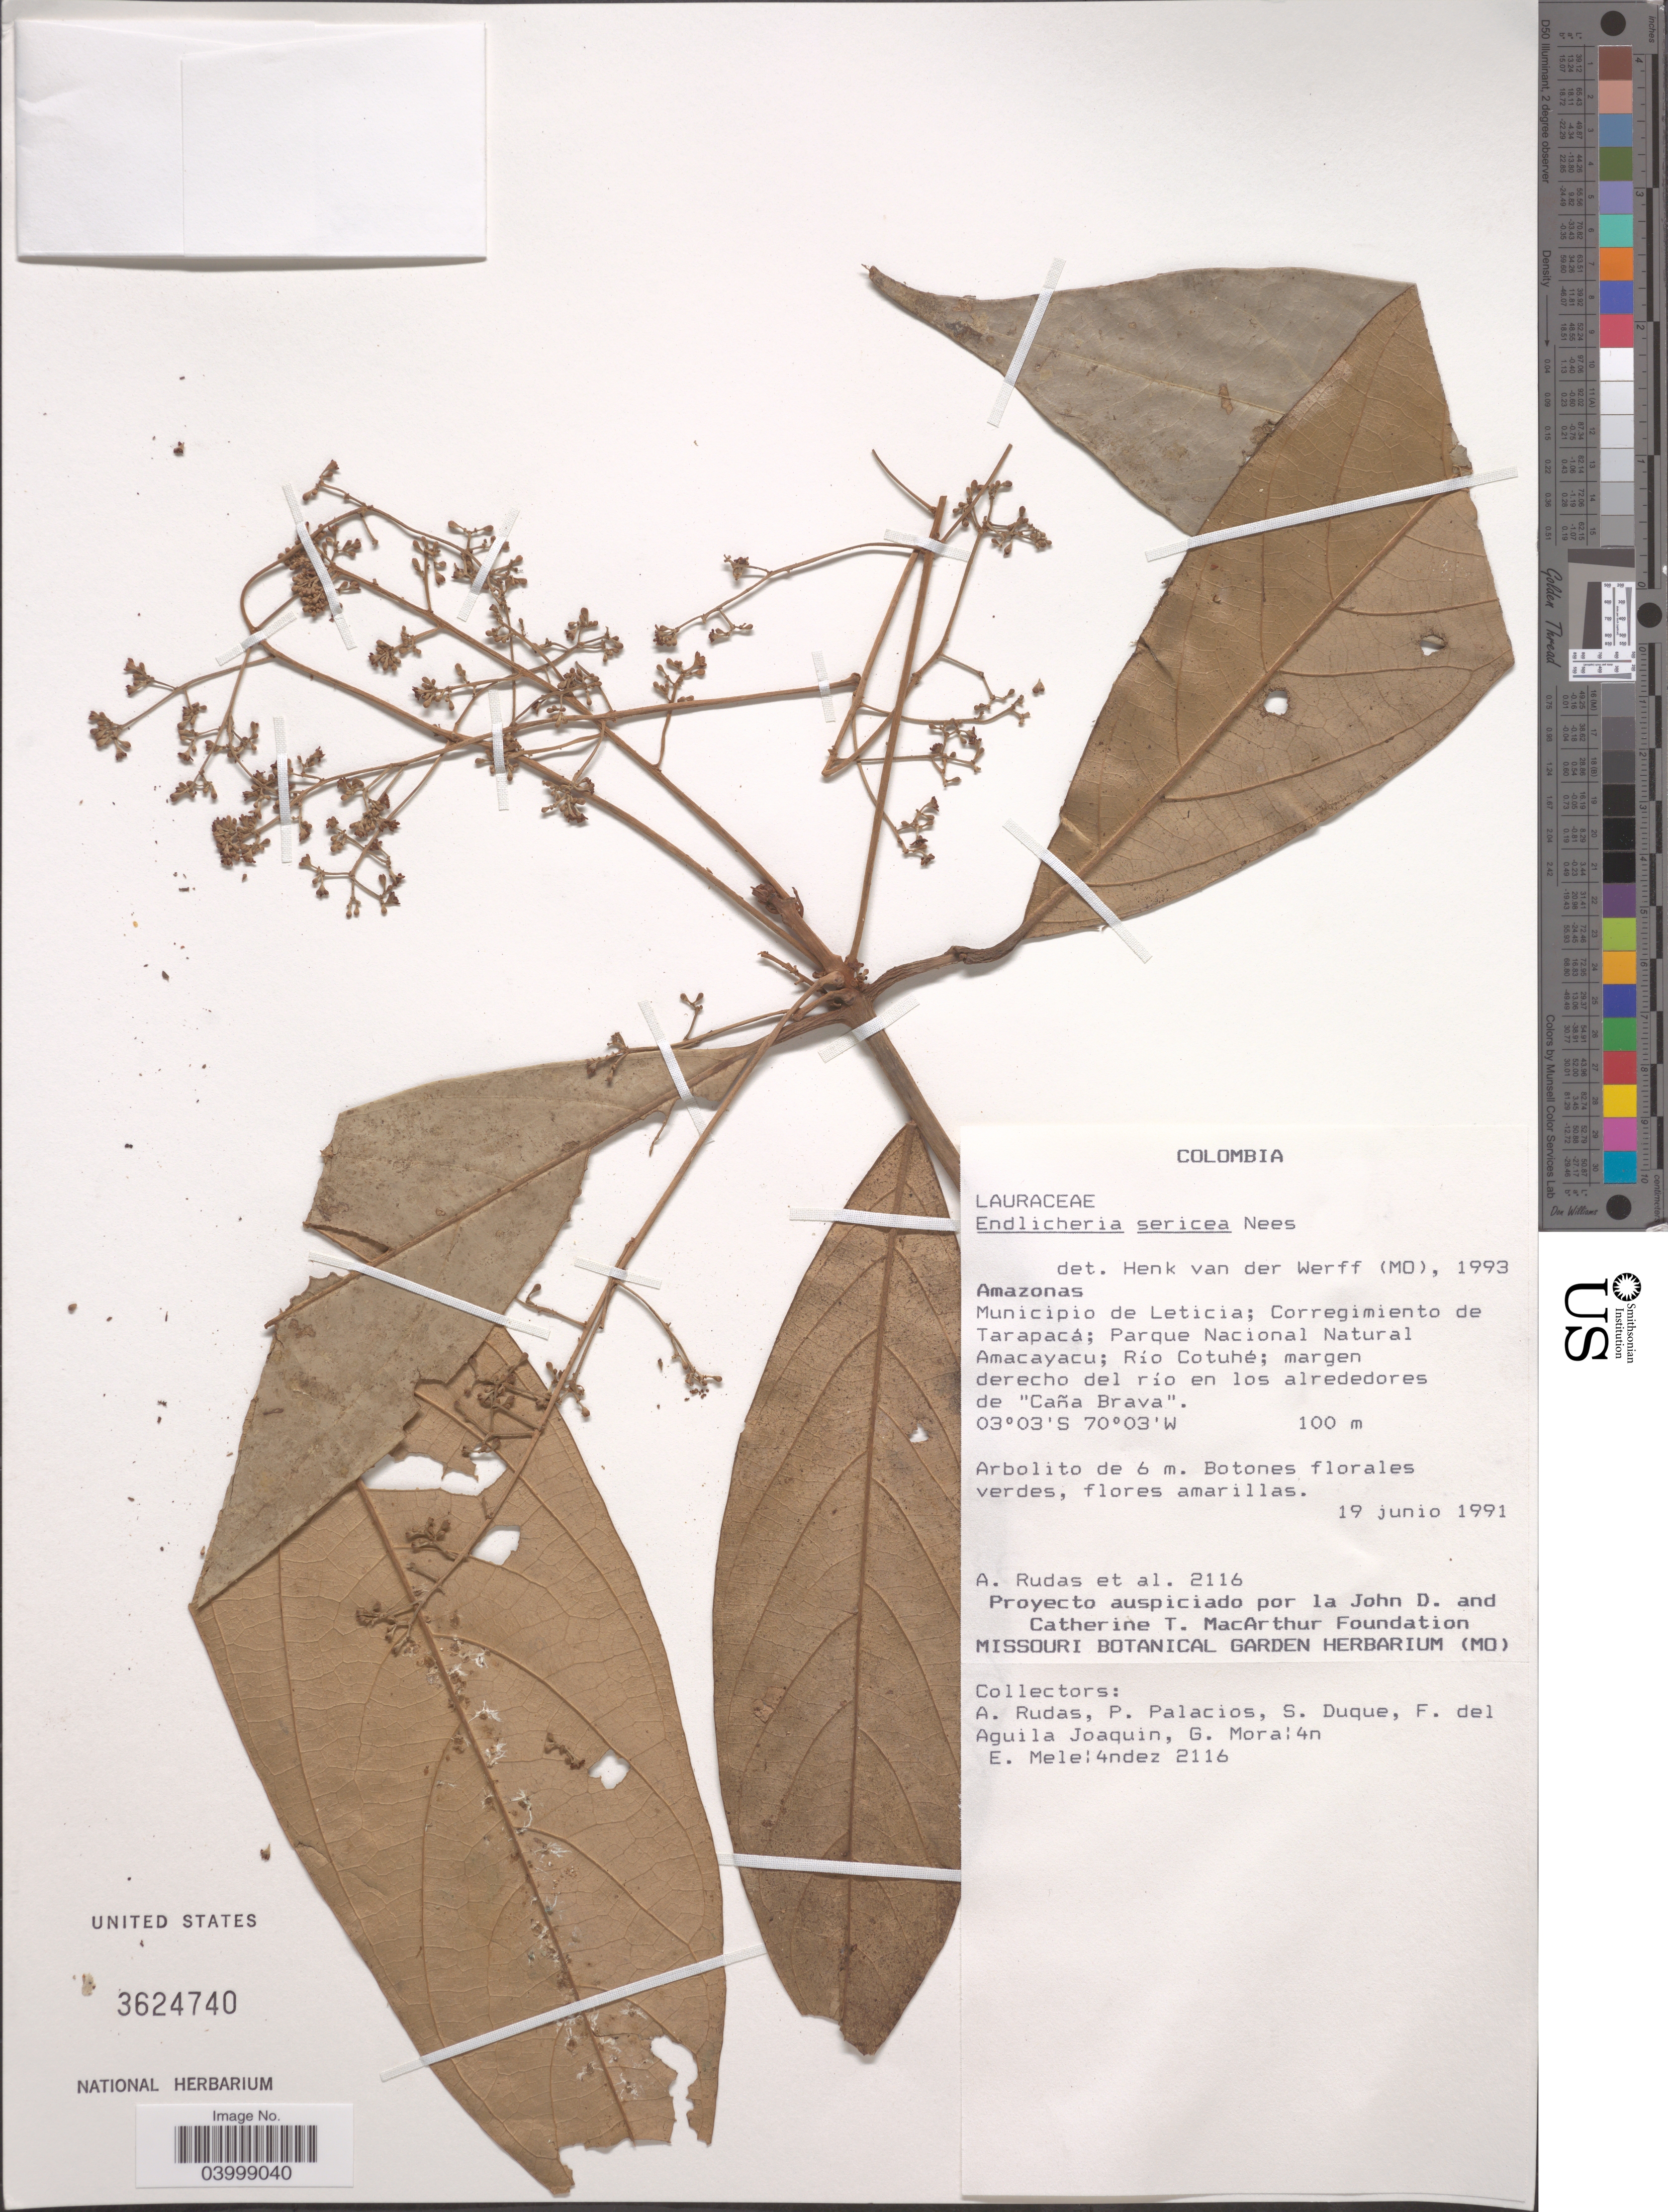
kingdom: Plantae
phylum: Tracheophyta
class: Magnoliopsida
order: Laurales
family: Lauraceae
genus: Endlicheria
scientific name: Endlicheria sericea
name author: Nees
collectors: A. Rudas, P. Palacios, S. Duque, F. Aguila Joaquin & et al.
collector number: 2116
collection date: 1991-06-19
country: Colombia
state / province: Amazônas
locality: Municipio de Leticia; Corregimiento de Tarapacá; Parque Nacional Natural Amacayacu; Río Cotuhé; margen derecho del río en los alrededores de "Caña Brava".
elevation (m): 100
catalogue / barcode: US 3624740